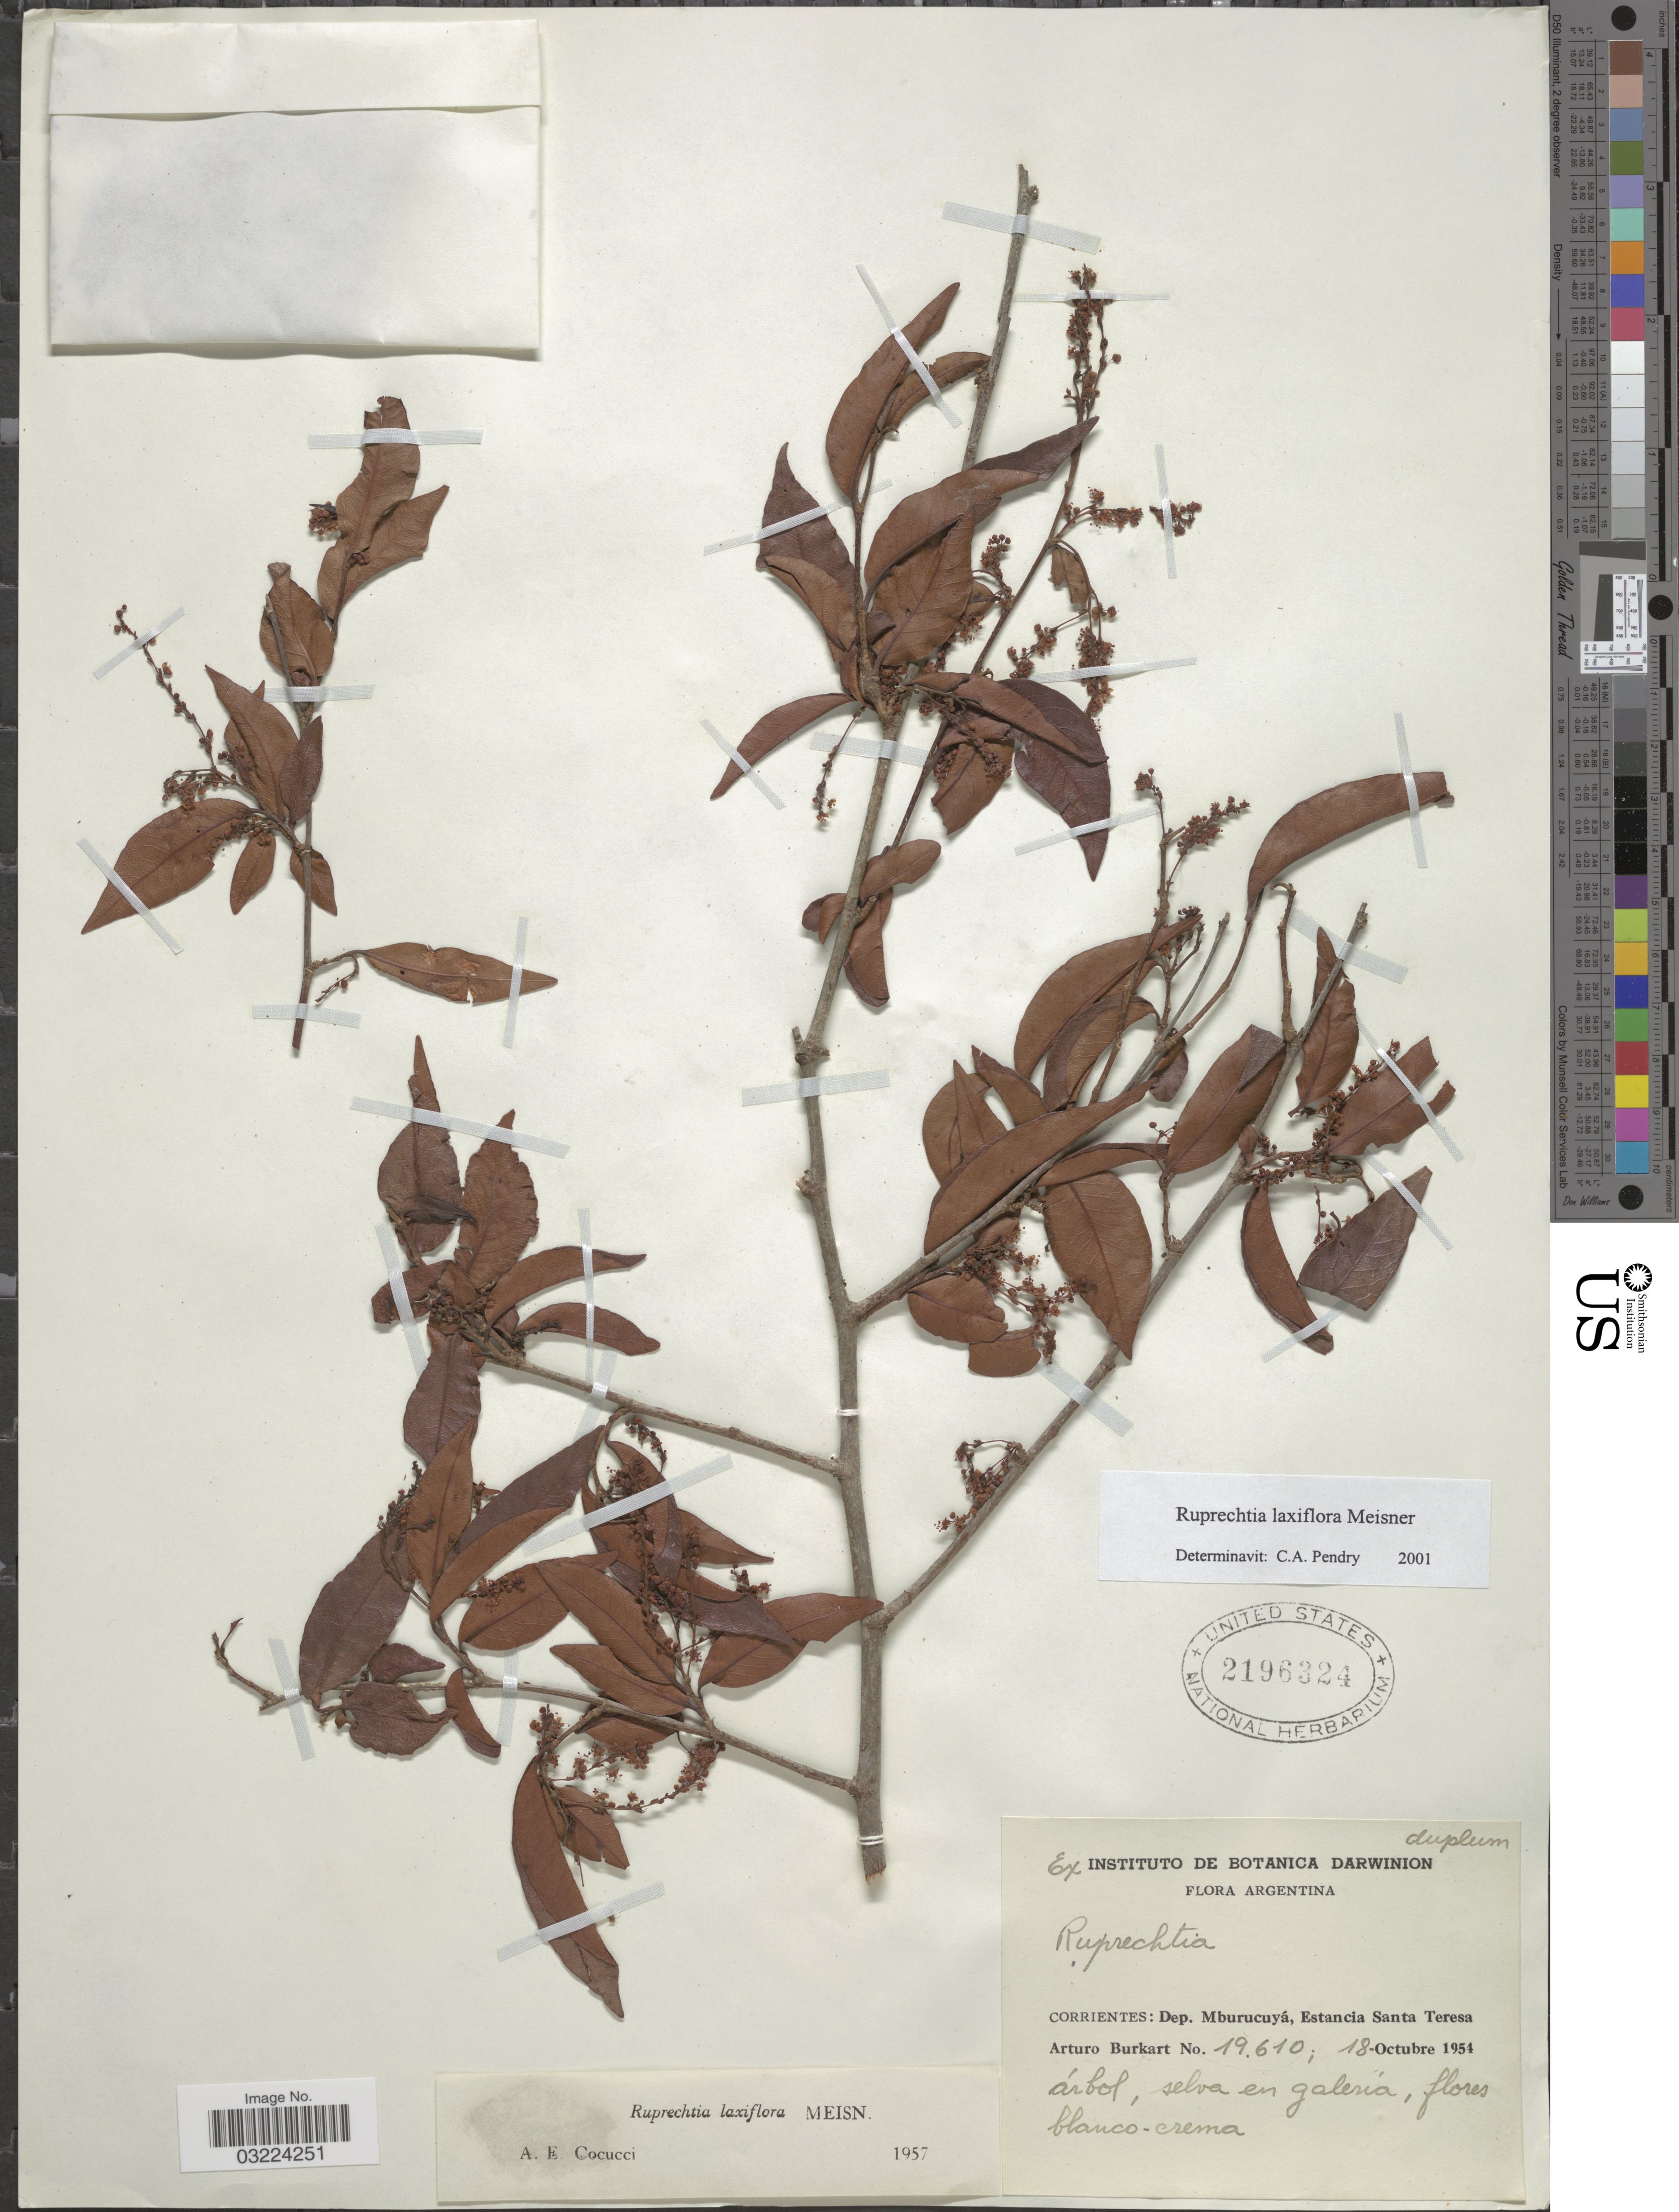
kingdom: Plantae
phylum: Tracheophyta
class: Magnoliopsida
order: Caryophyllales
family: Polygonaceae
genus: Ruprechtia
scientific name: Ruprechtia laxiflora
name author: Meisn.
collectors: A. E. Burkart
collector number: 19610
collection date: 1954-10-18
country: Argentina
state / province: Corrientes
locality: Dep. Mburucuyá, Estancia Santa Teresa.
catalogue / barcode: US 2196324